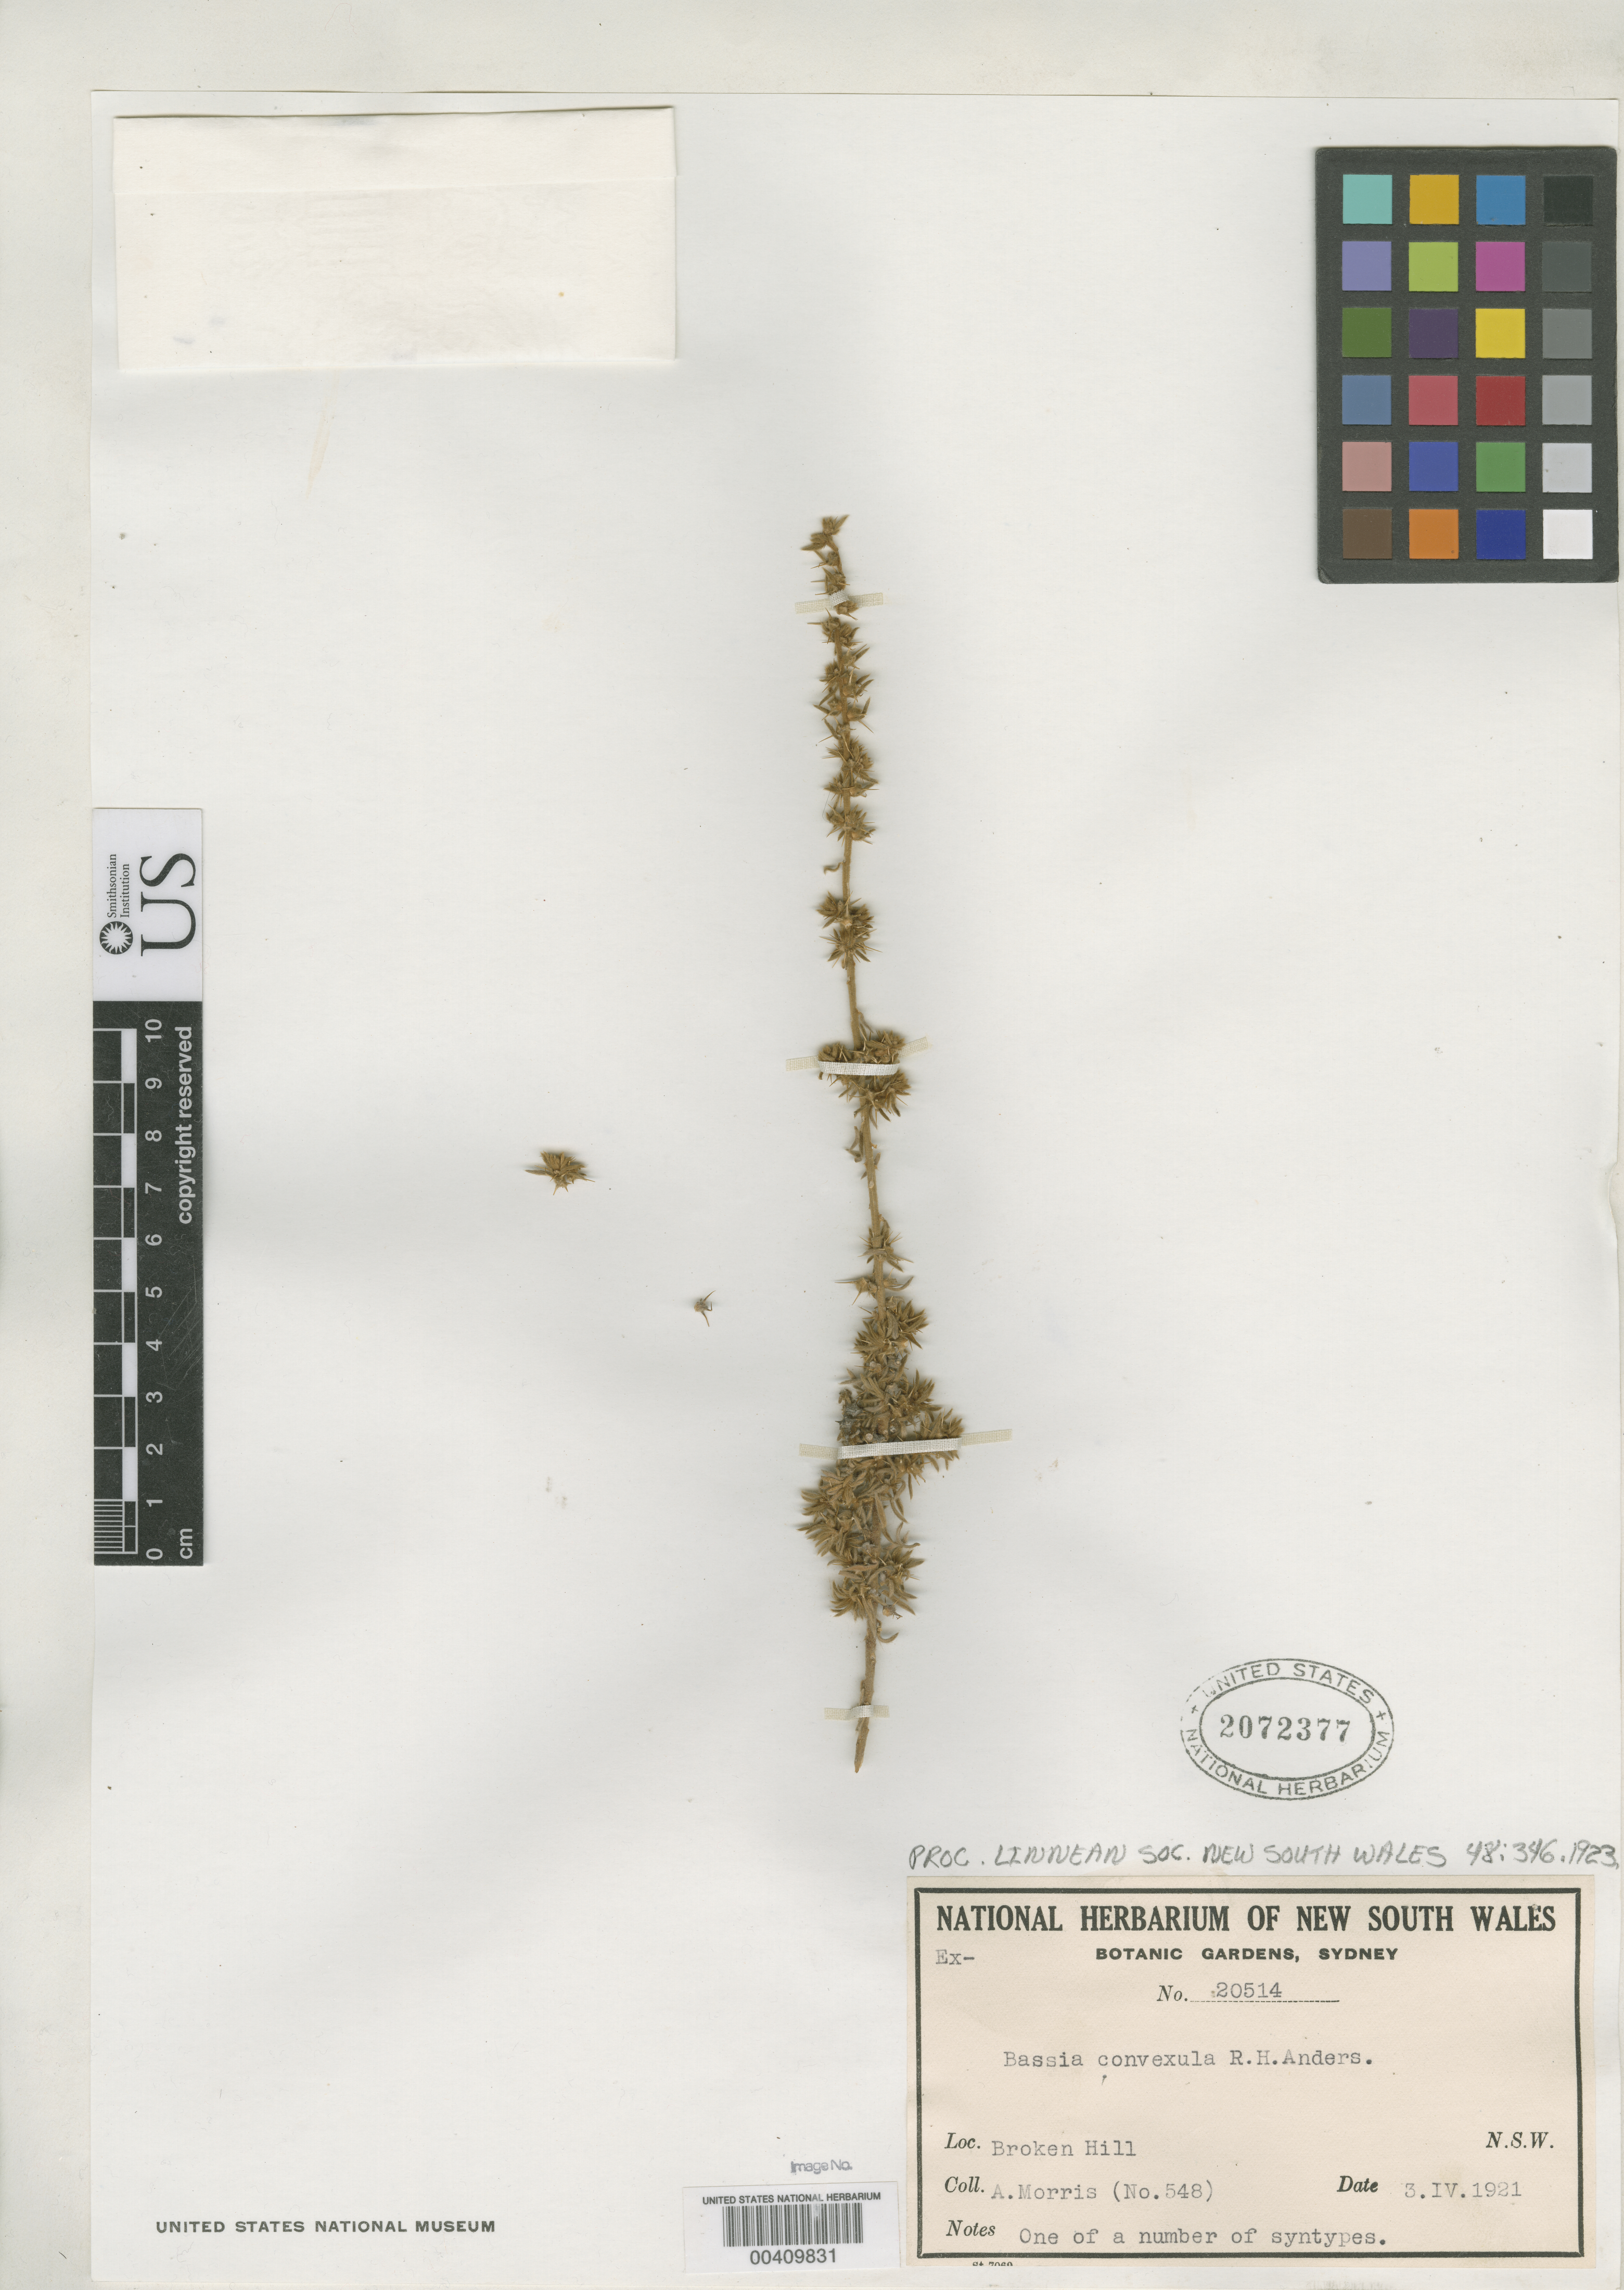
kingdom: Plantae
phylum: Tracheophyta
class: Magnoliopsida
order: Caryophyllales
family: Amaranthaceae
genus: Bassia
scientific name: Bassia convexula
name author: R.H. Anderson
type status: Isosyntype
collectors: A. Morris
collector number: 548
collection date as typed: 03 Apr 1921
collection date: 1921-04-03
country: Australia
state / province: New South Wales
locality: Broken Hill.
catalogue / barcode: US 2072377